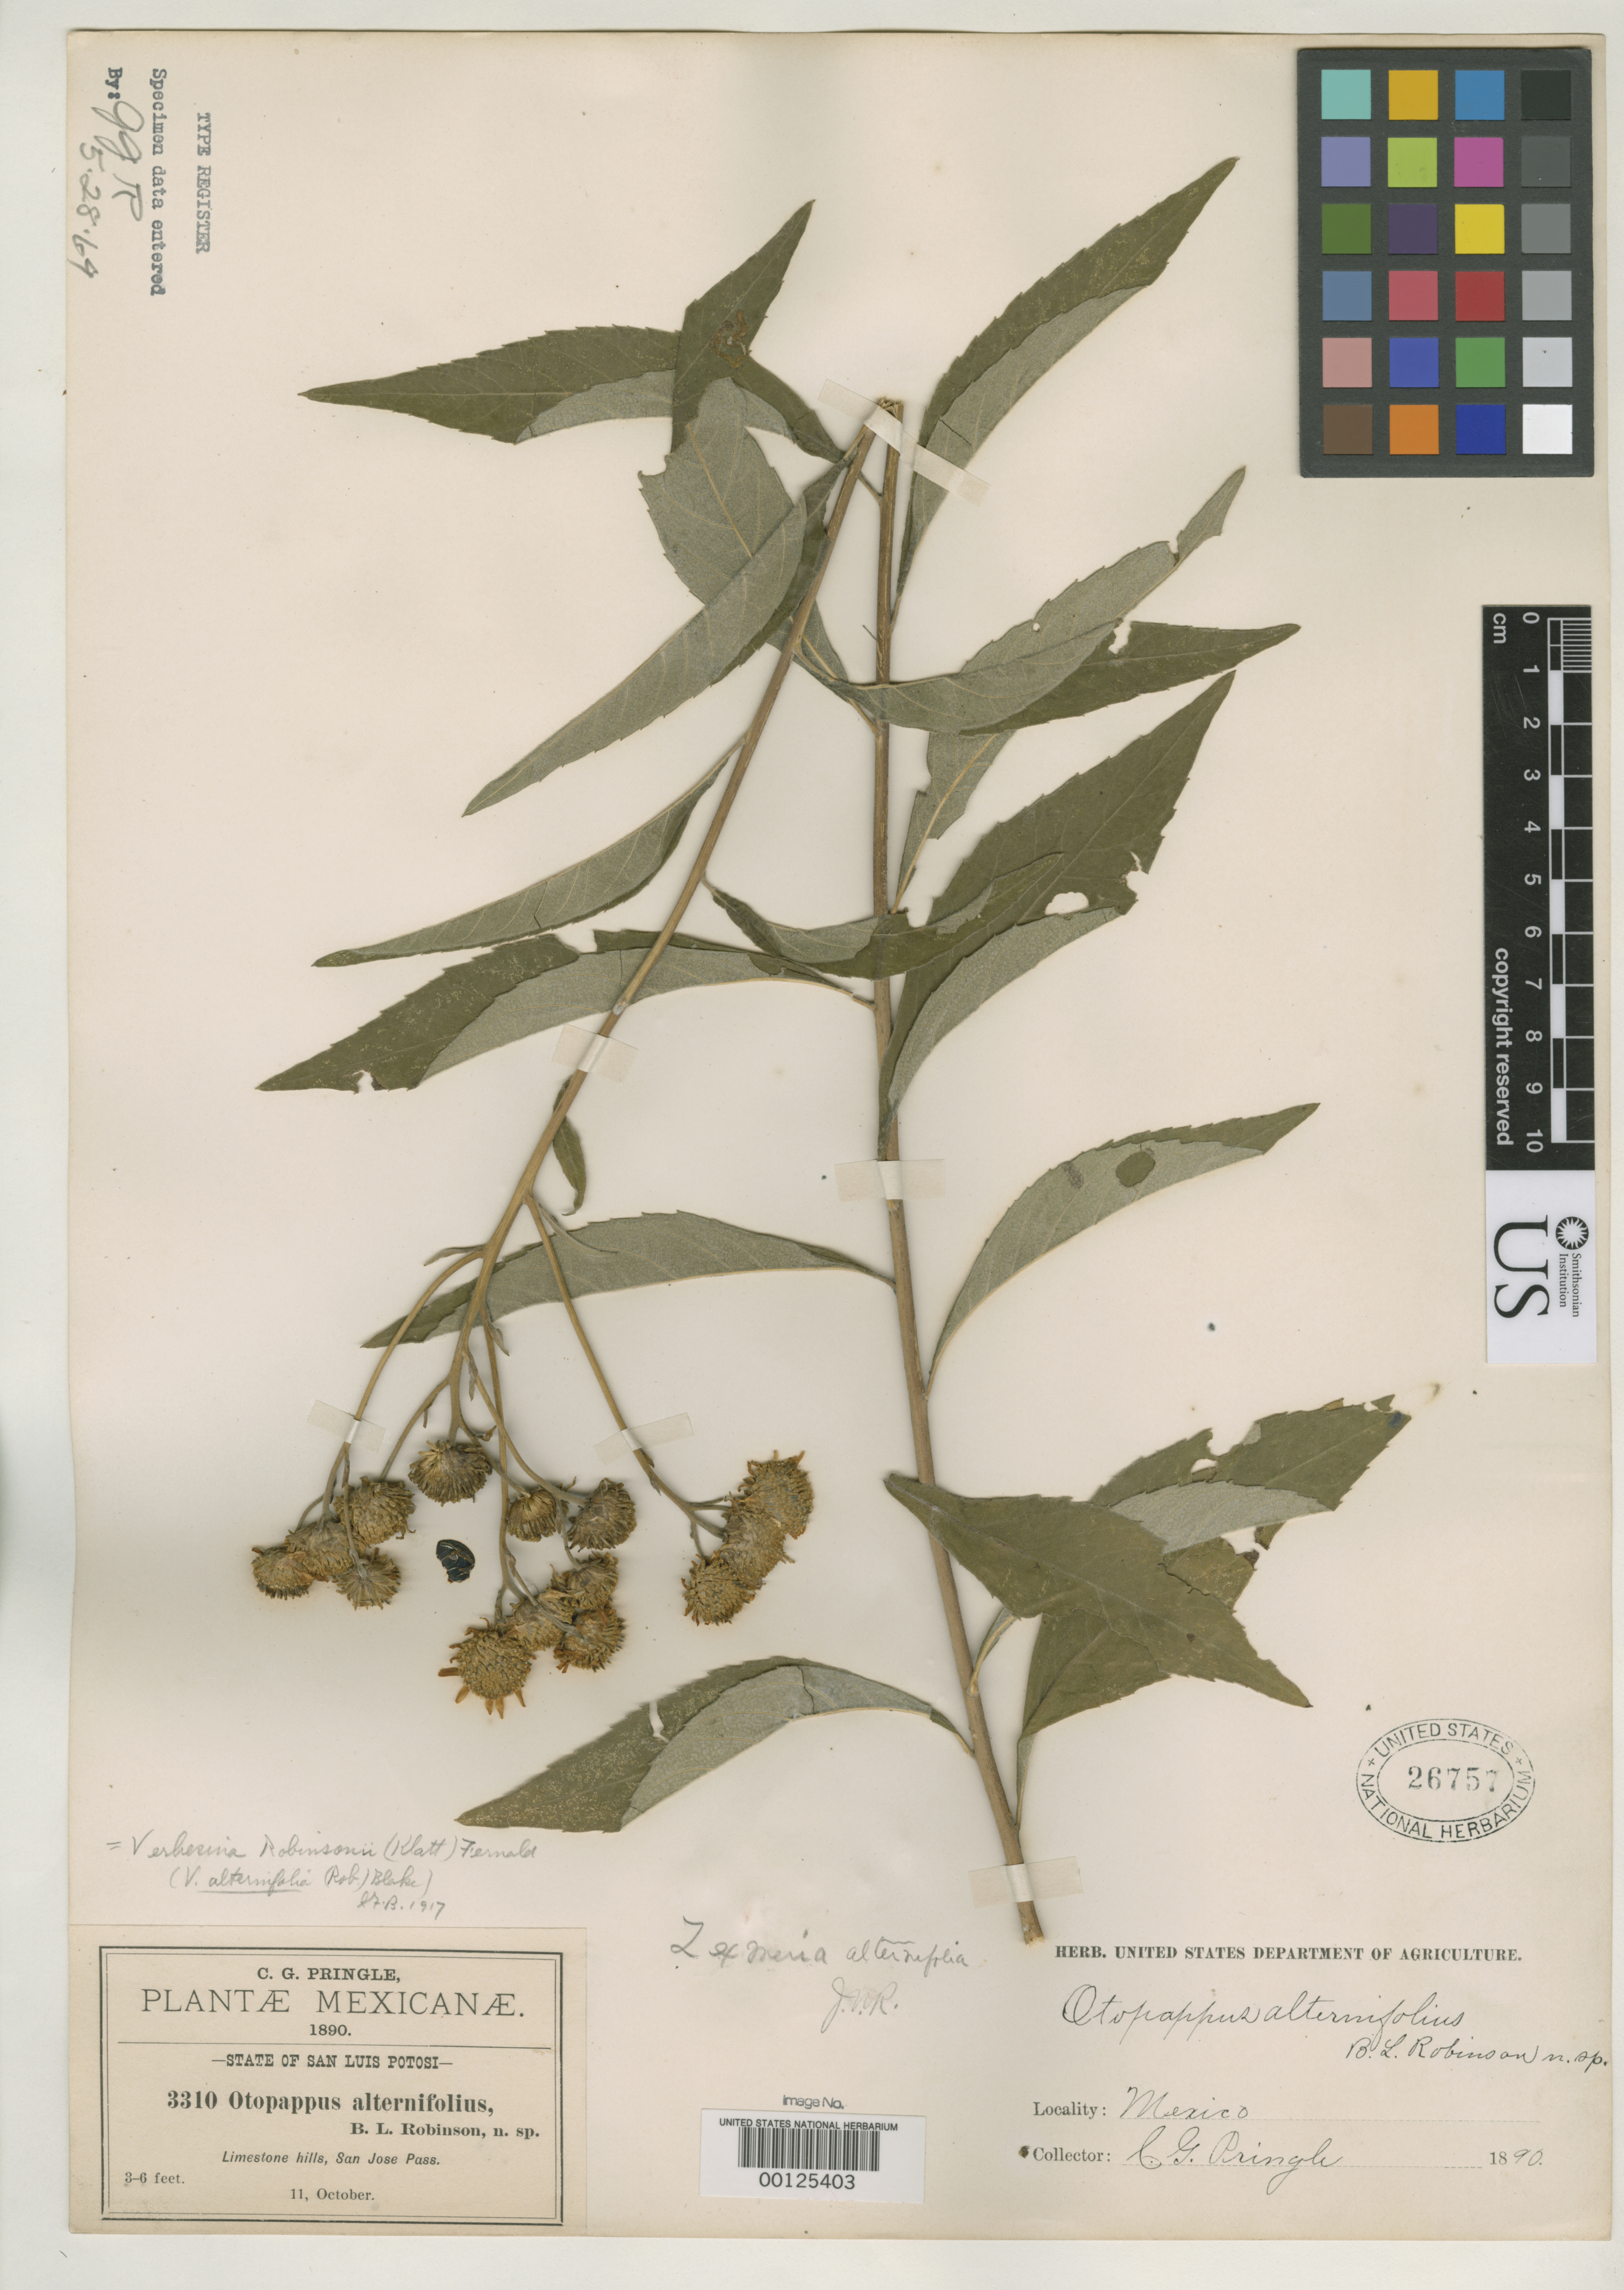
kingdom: Plantae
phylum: Tracheophyta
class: Magnoliopsida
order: Asterales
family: Asteraceae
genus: Otopappus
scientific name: Otopappus alternifolius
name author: B.L. Rob.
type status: Isotype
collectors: C. G. Pringle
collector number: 3310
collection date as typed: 11 Oct 1890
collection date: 1890-10-11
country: Mexico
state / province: San Luis Potosi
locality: San Jose Pass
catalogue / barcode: US 26757